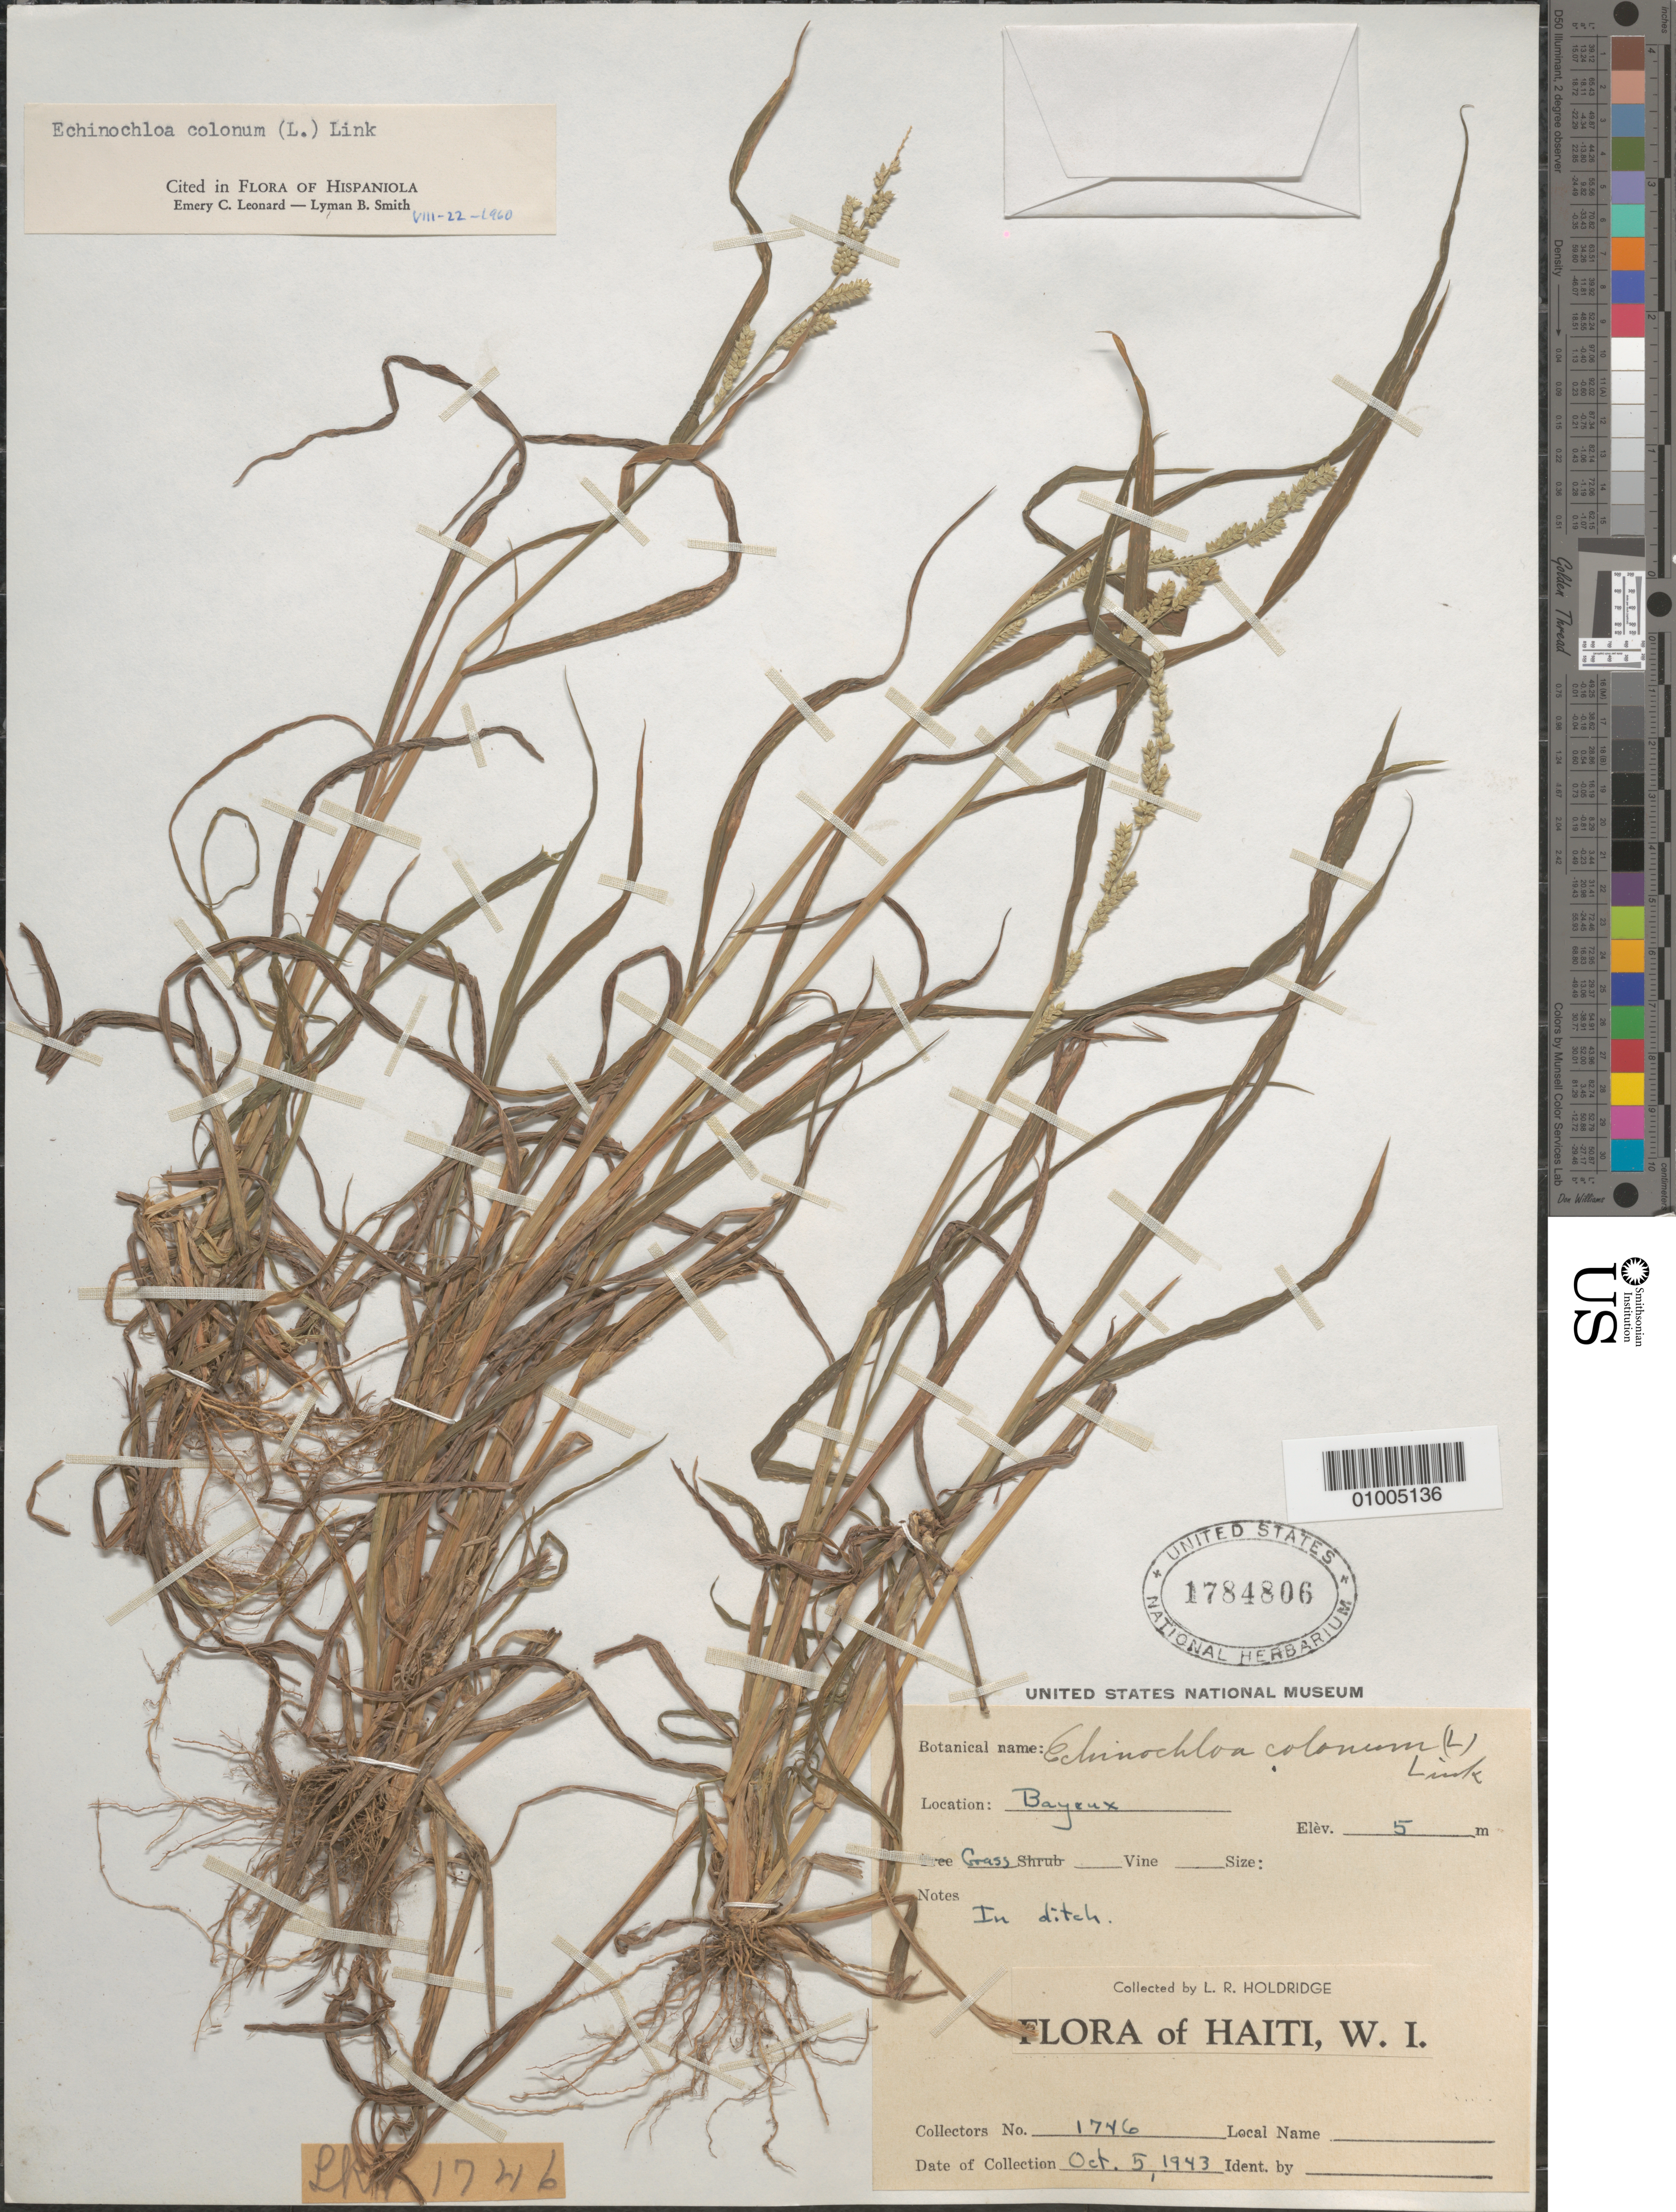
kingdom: Plantae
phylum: Tracheophyta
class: Liliopsida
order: Poales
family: Poaceae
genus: Echinochloa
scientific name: Echinochloa colona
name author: (L.) Link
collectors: L. Holdridge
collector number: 1746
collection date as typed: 04 Oct 1943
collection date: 1943-10-04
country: Haiti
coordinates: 0 N, 0 E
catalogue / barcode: US 1784806